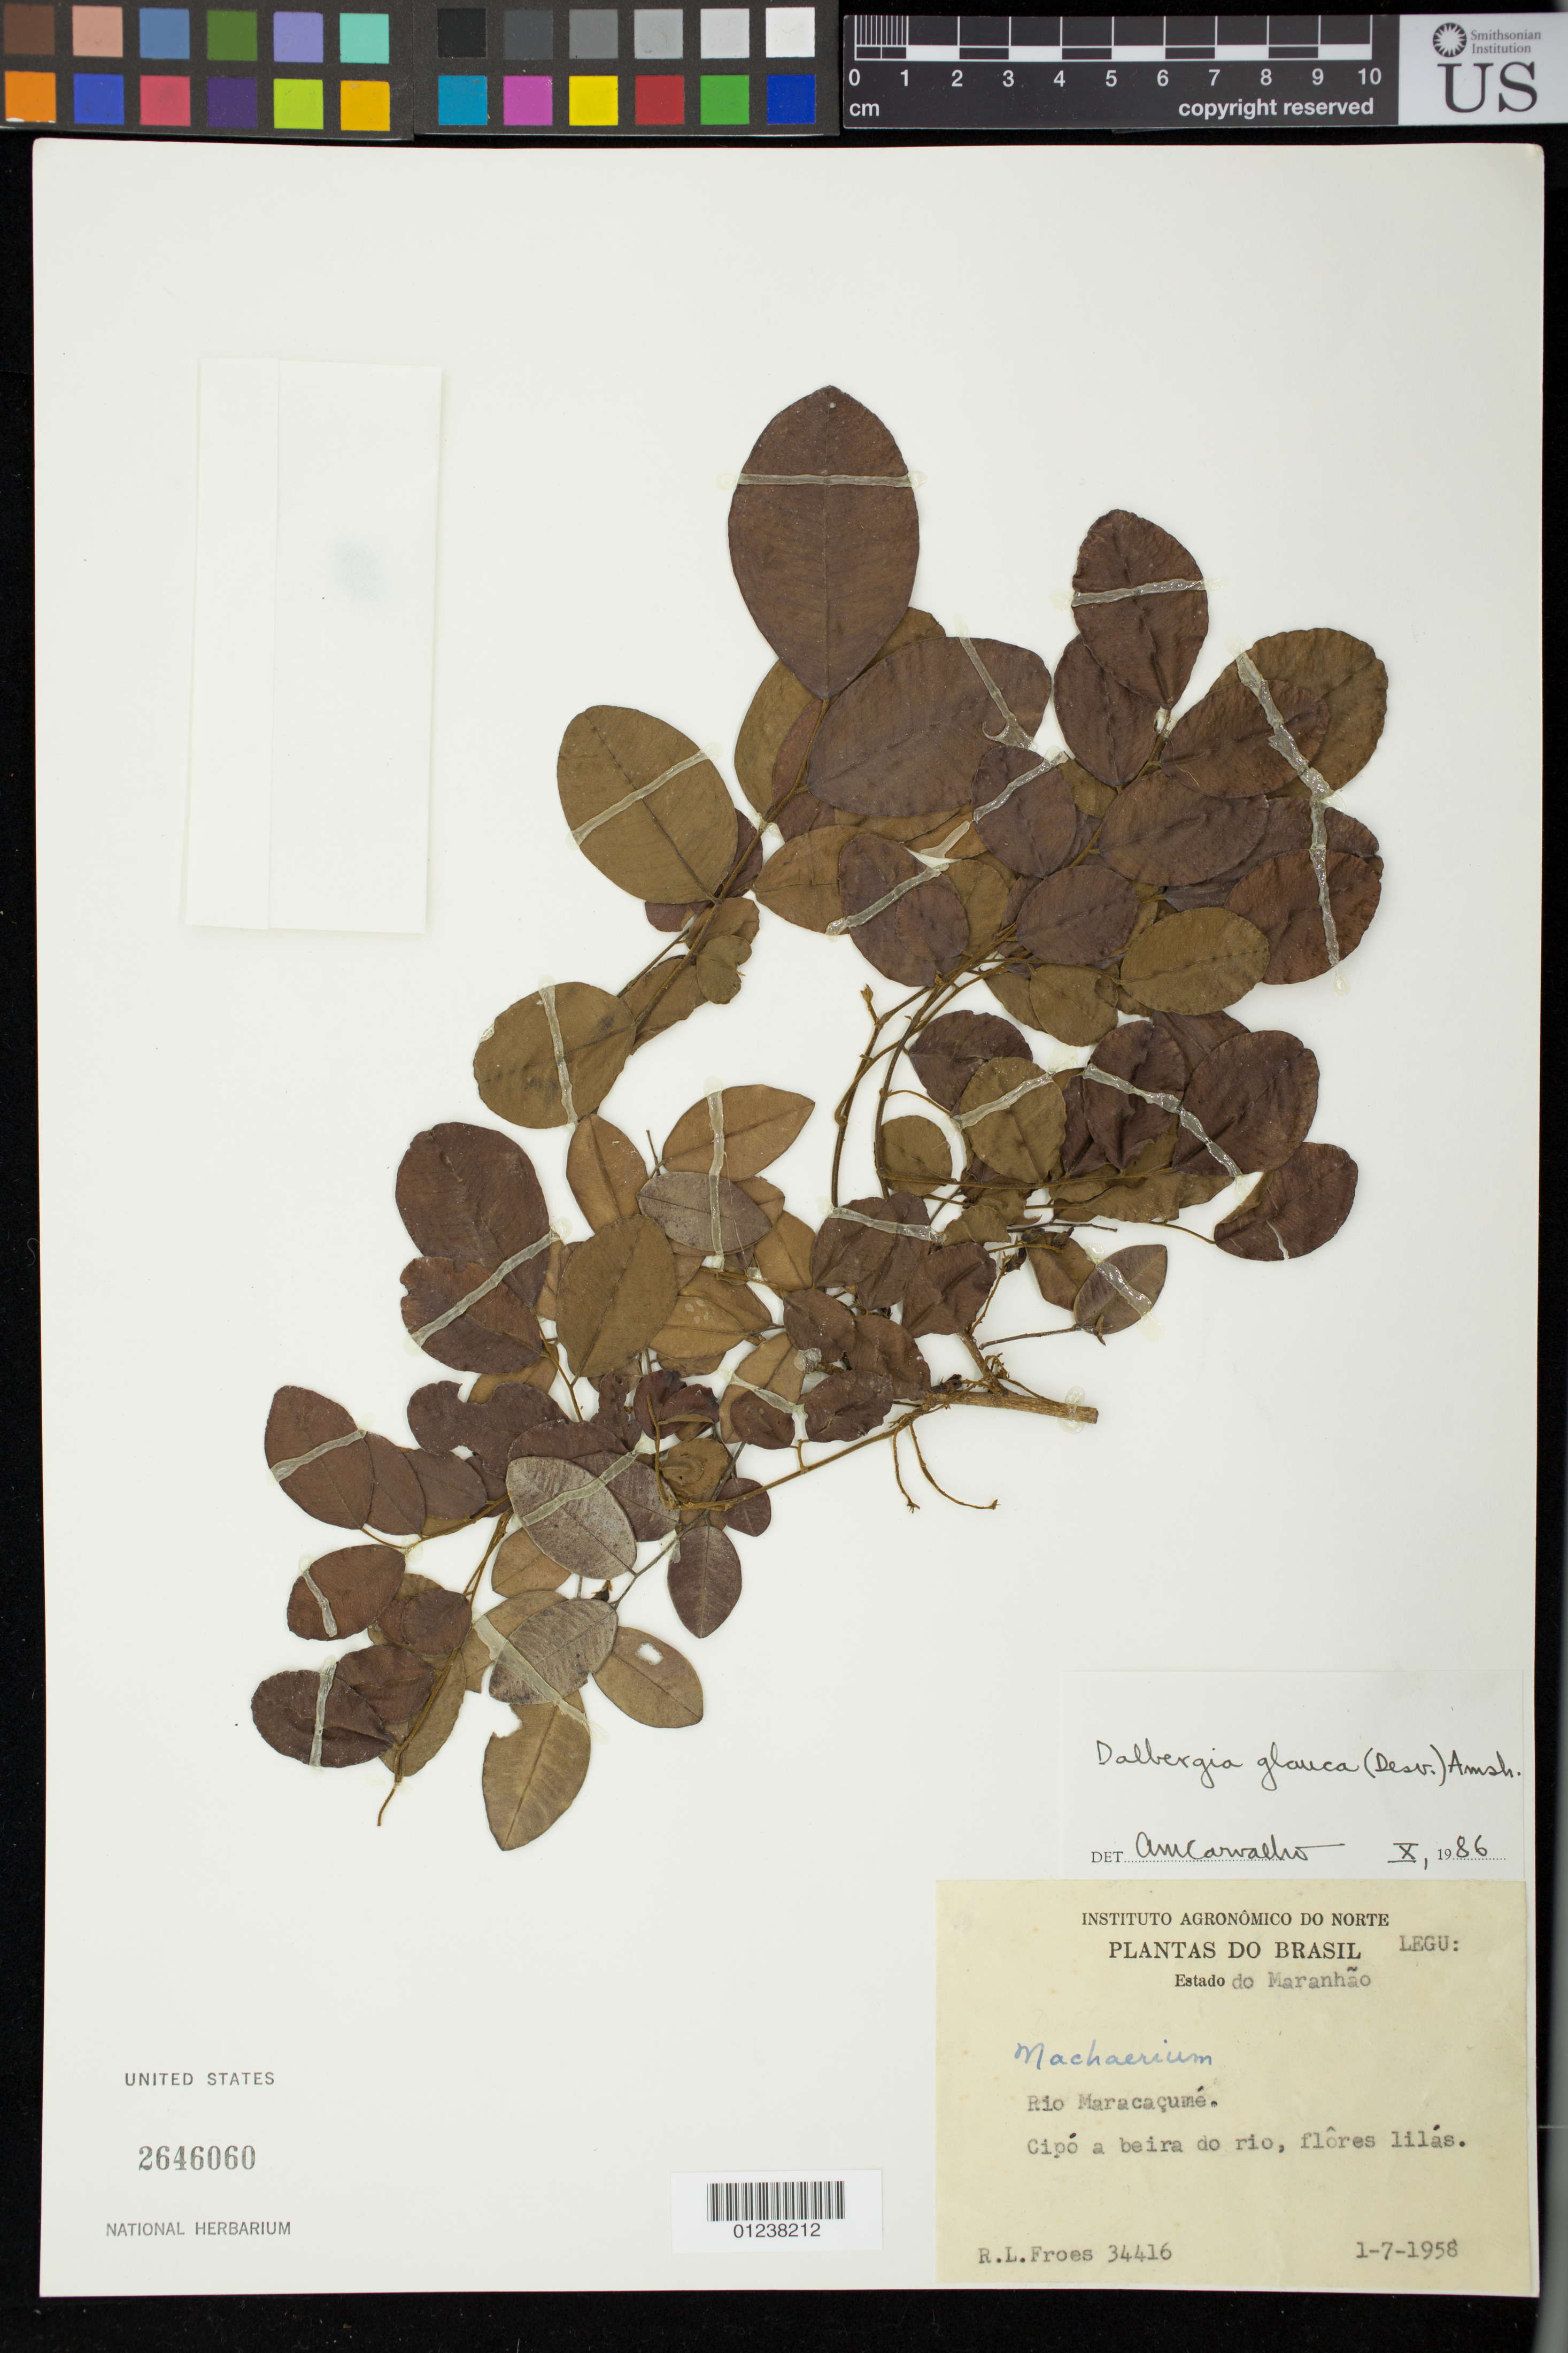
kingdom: Plantae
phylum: Tracheophyta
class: Magnoliopsida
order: Fabales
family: Fabaceae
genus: Dalbergia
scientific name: Dalbergia glauca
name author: (Desv.) Amshoff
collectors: R. Froes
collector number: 34416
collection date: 1958-07-01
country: Brazil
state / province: Maranhao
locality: Rio Maracacume.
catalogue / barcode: US 2646060